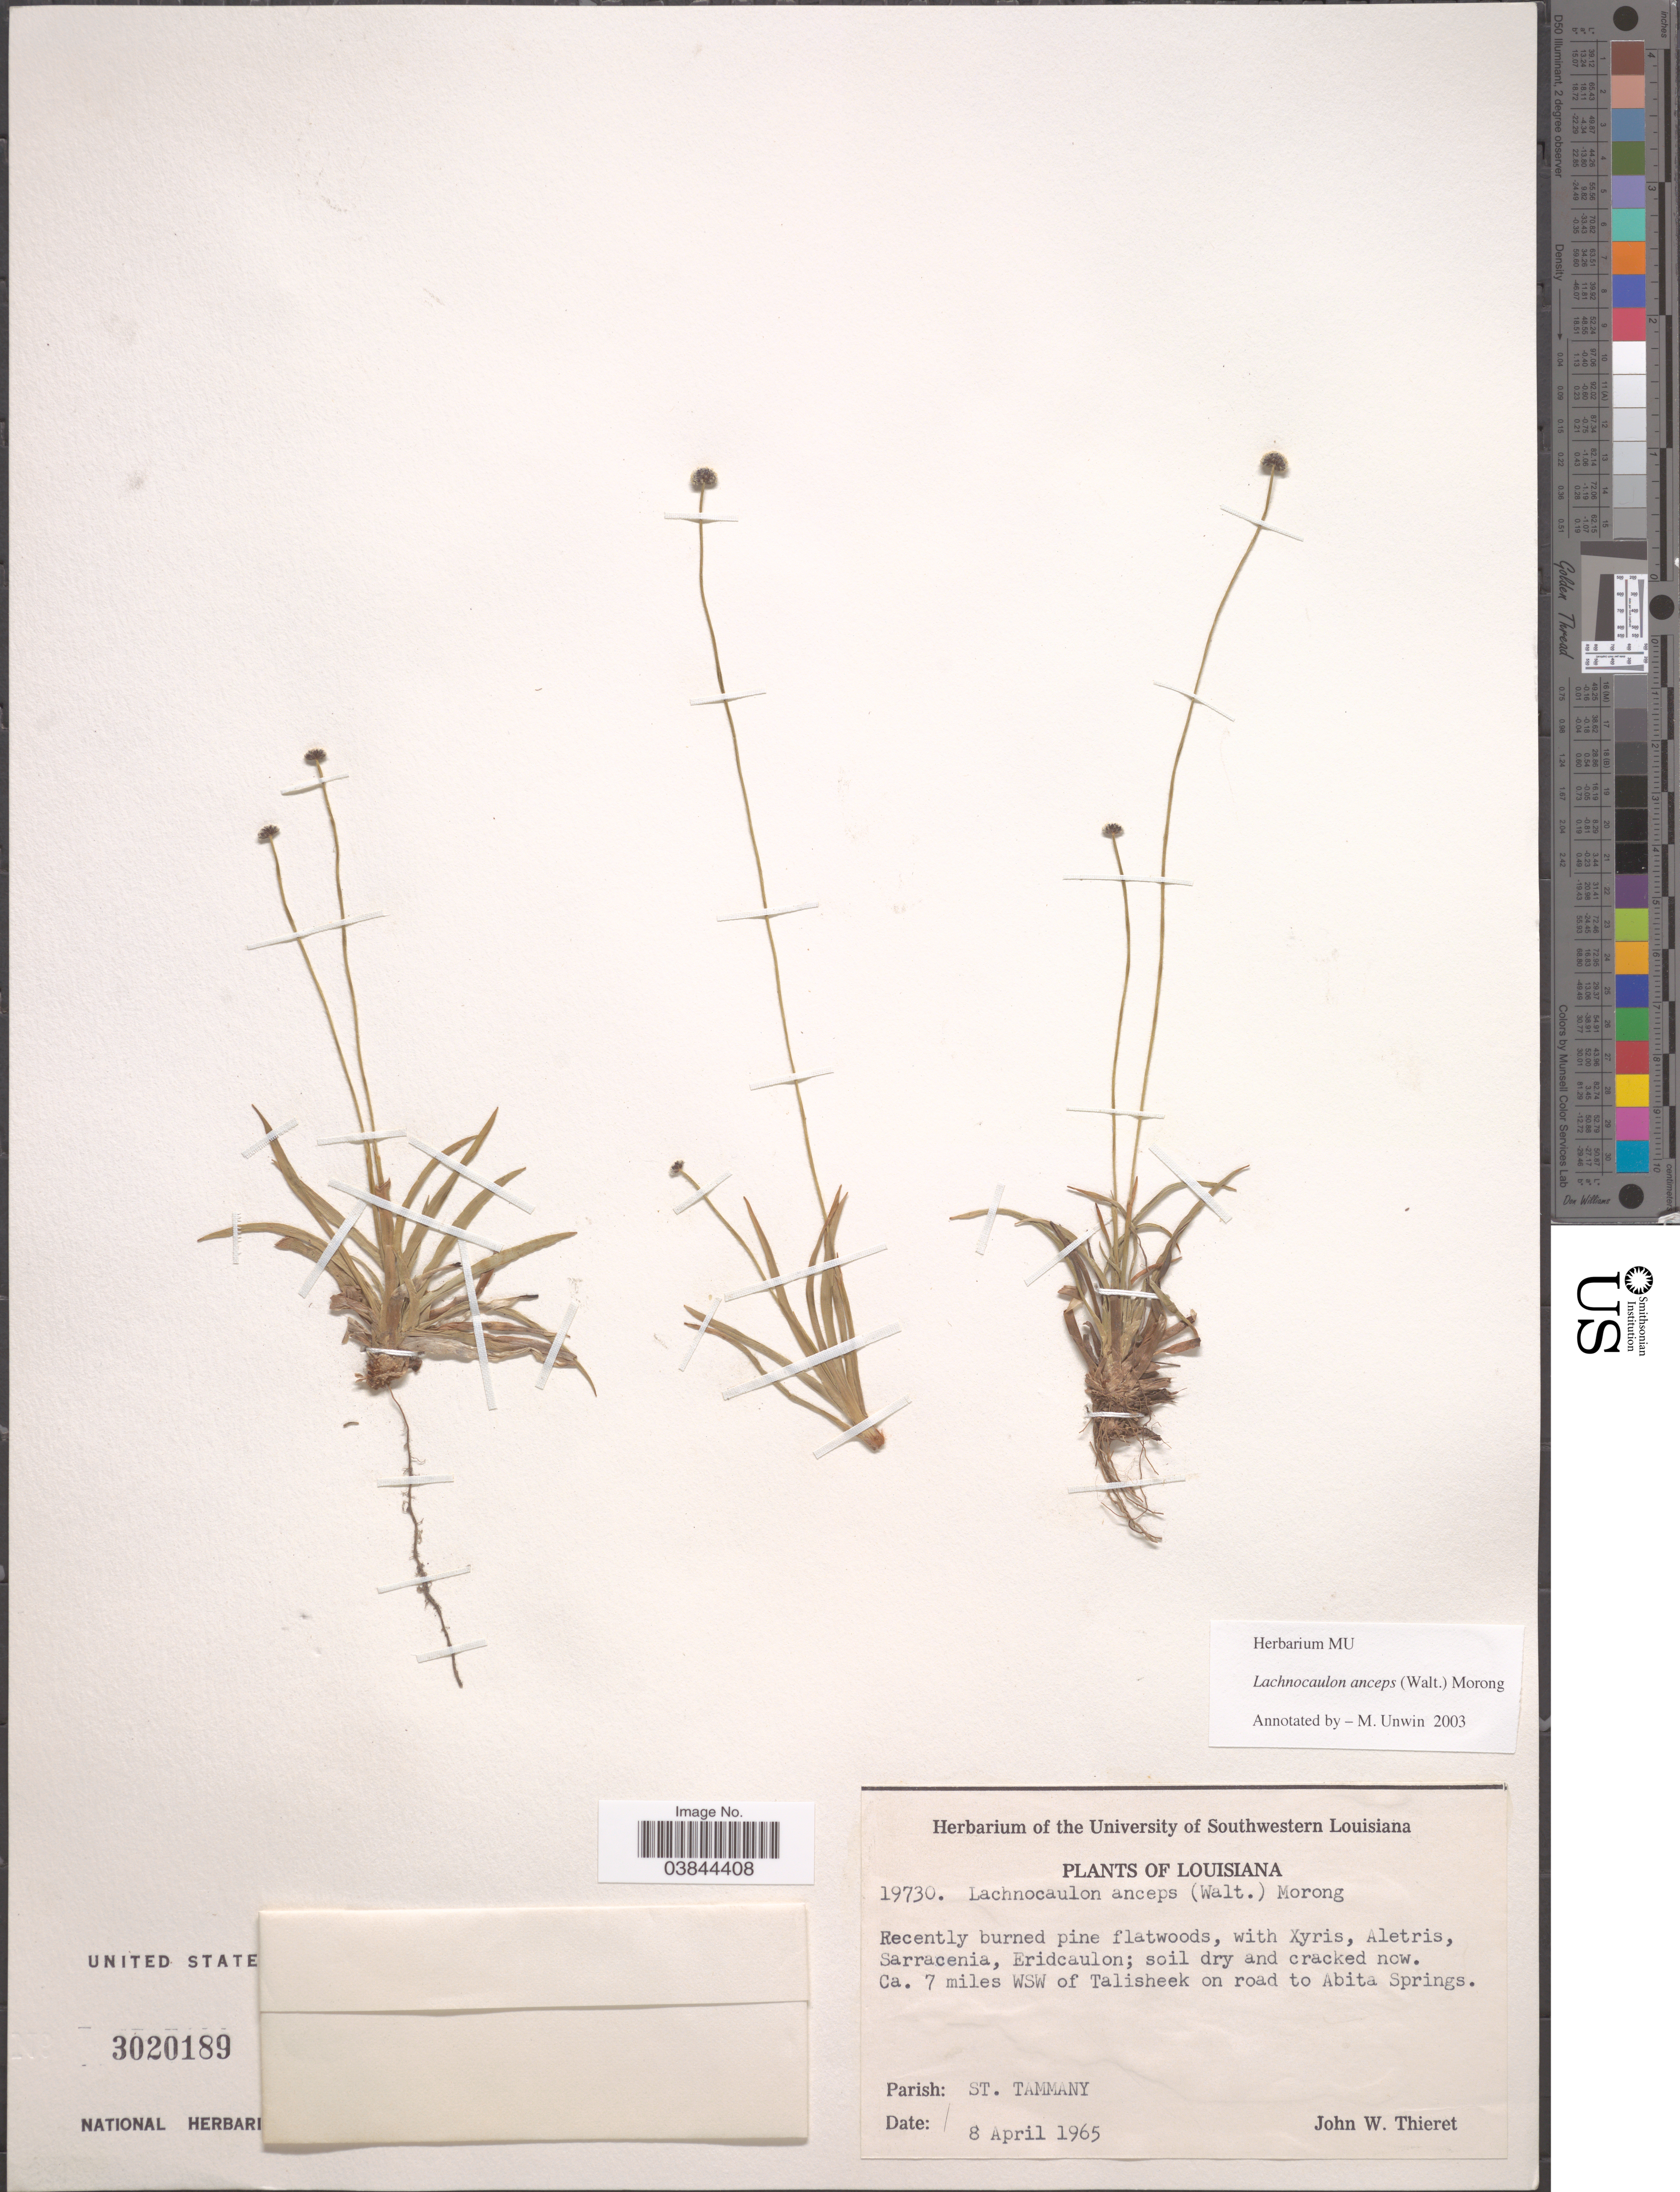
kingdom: Plantae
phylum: Tracheophyta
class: Liliopsida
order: Poales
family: Eriocaulaceae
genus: Lachnocaulon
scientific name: Lachnocaulon anceps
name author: (Walter) Morong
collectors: J. W. Thieret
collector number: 19730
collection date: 1965-04-08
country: United States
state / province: Louisiana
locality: Ca. 7 miles WSW of Talisheek on road to Abita Springs. Parish: St. Tammany.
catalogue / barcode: US 3020189